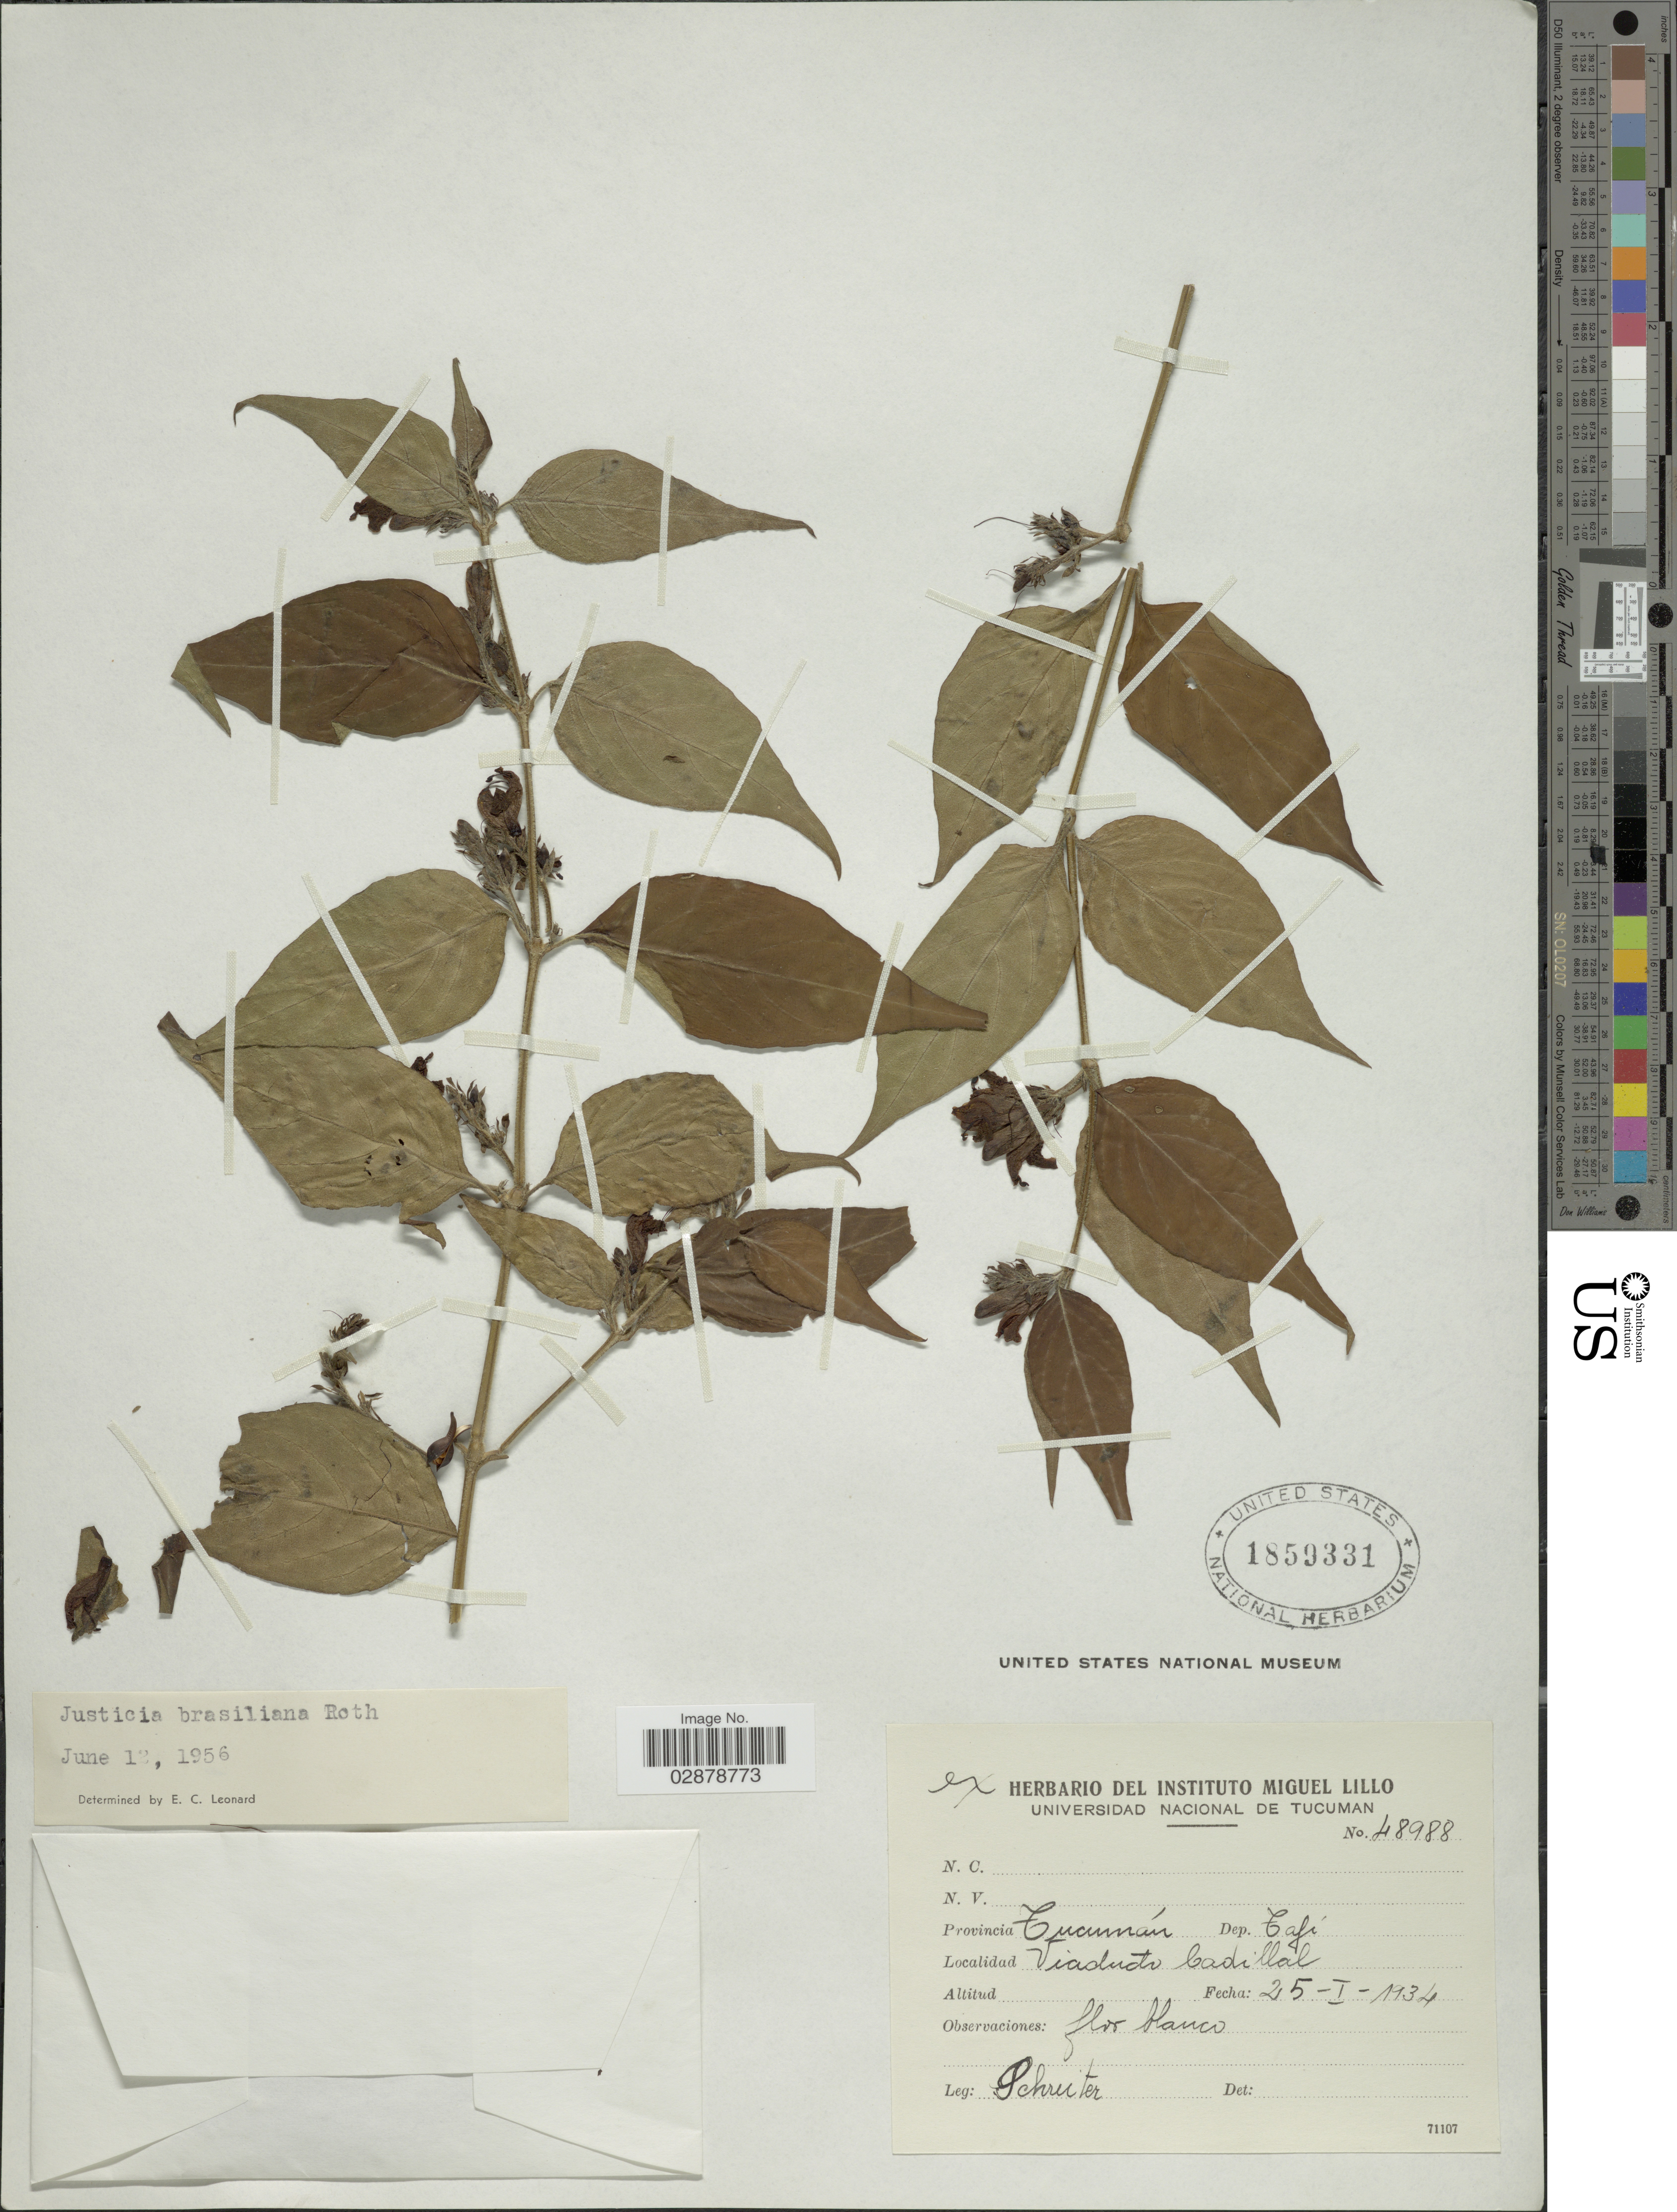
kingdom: Plantae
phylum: Tracheophyta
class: Magnoliopsida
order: Lamiales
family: Acanthaceae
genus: Justicia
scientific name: Justicia corumbensis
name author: (Lindau) Wassh. & C. Ezcurra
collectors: -. Schreiter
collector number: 48988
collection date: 1934-01-25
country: Argentina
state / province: Tucuman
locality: Dep. Tafí. Viaducto Cadillal.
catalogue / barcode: US 1859331